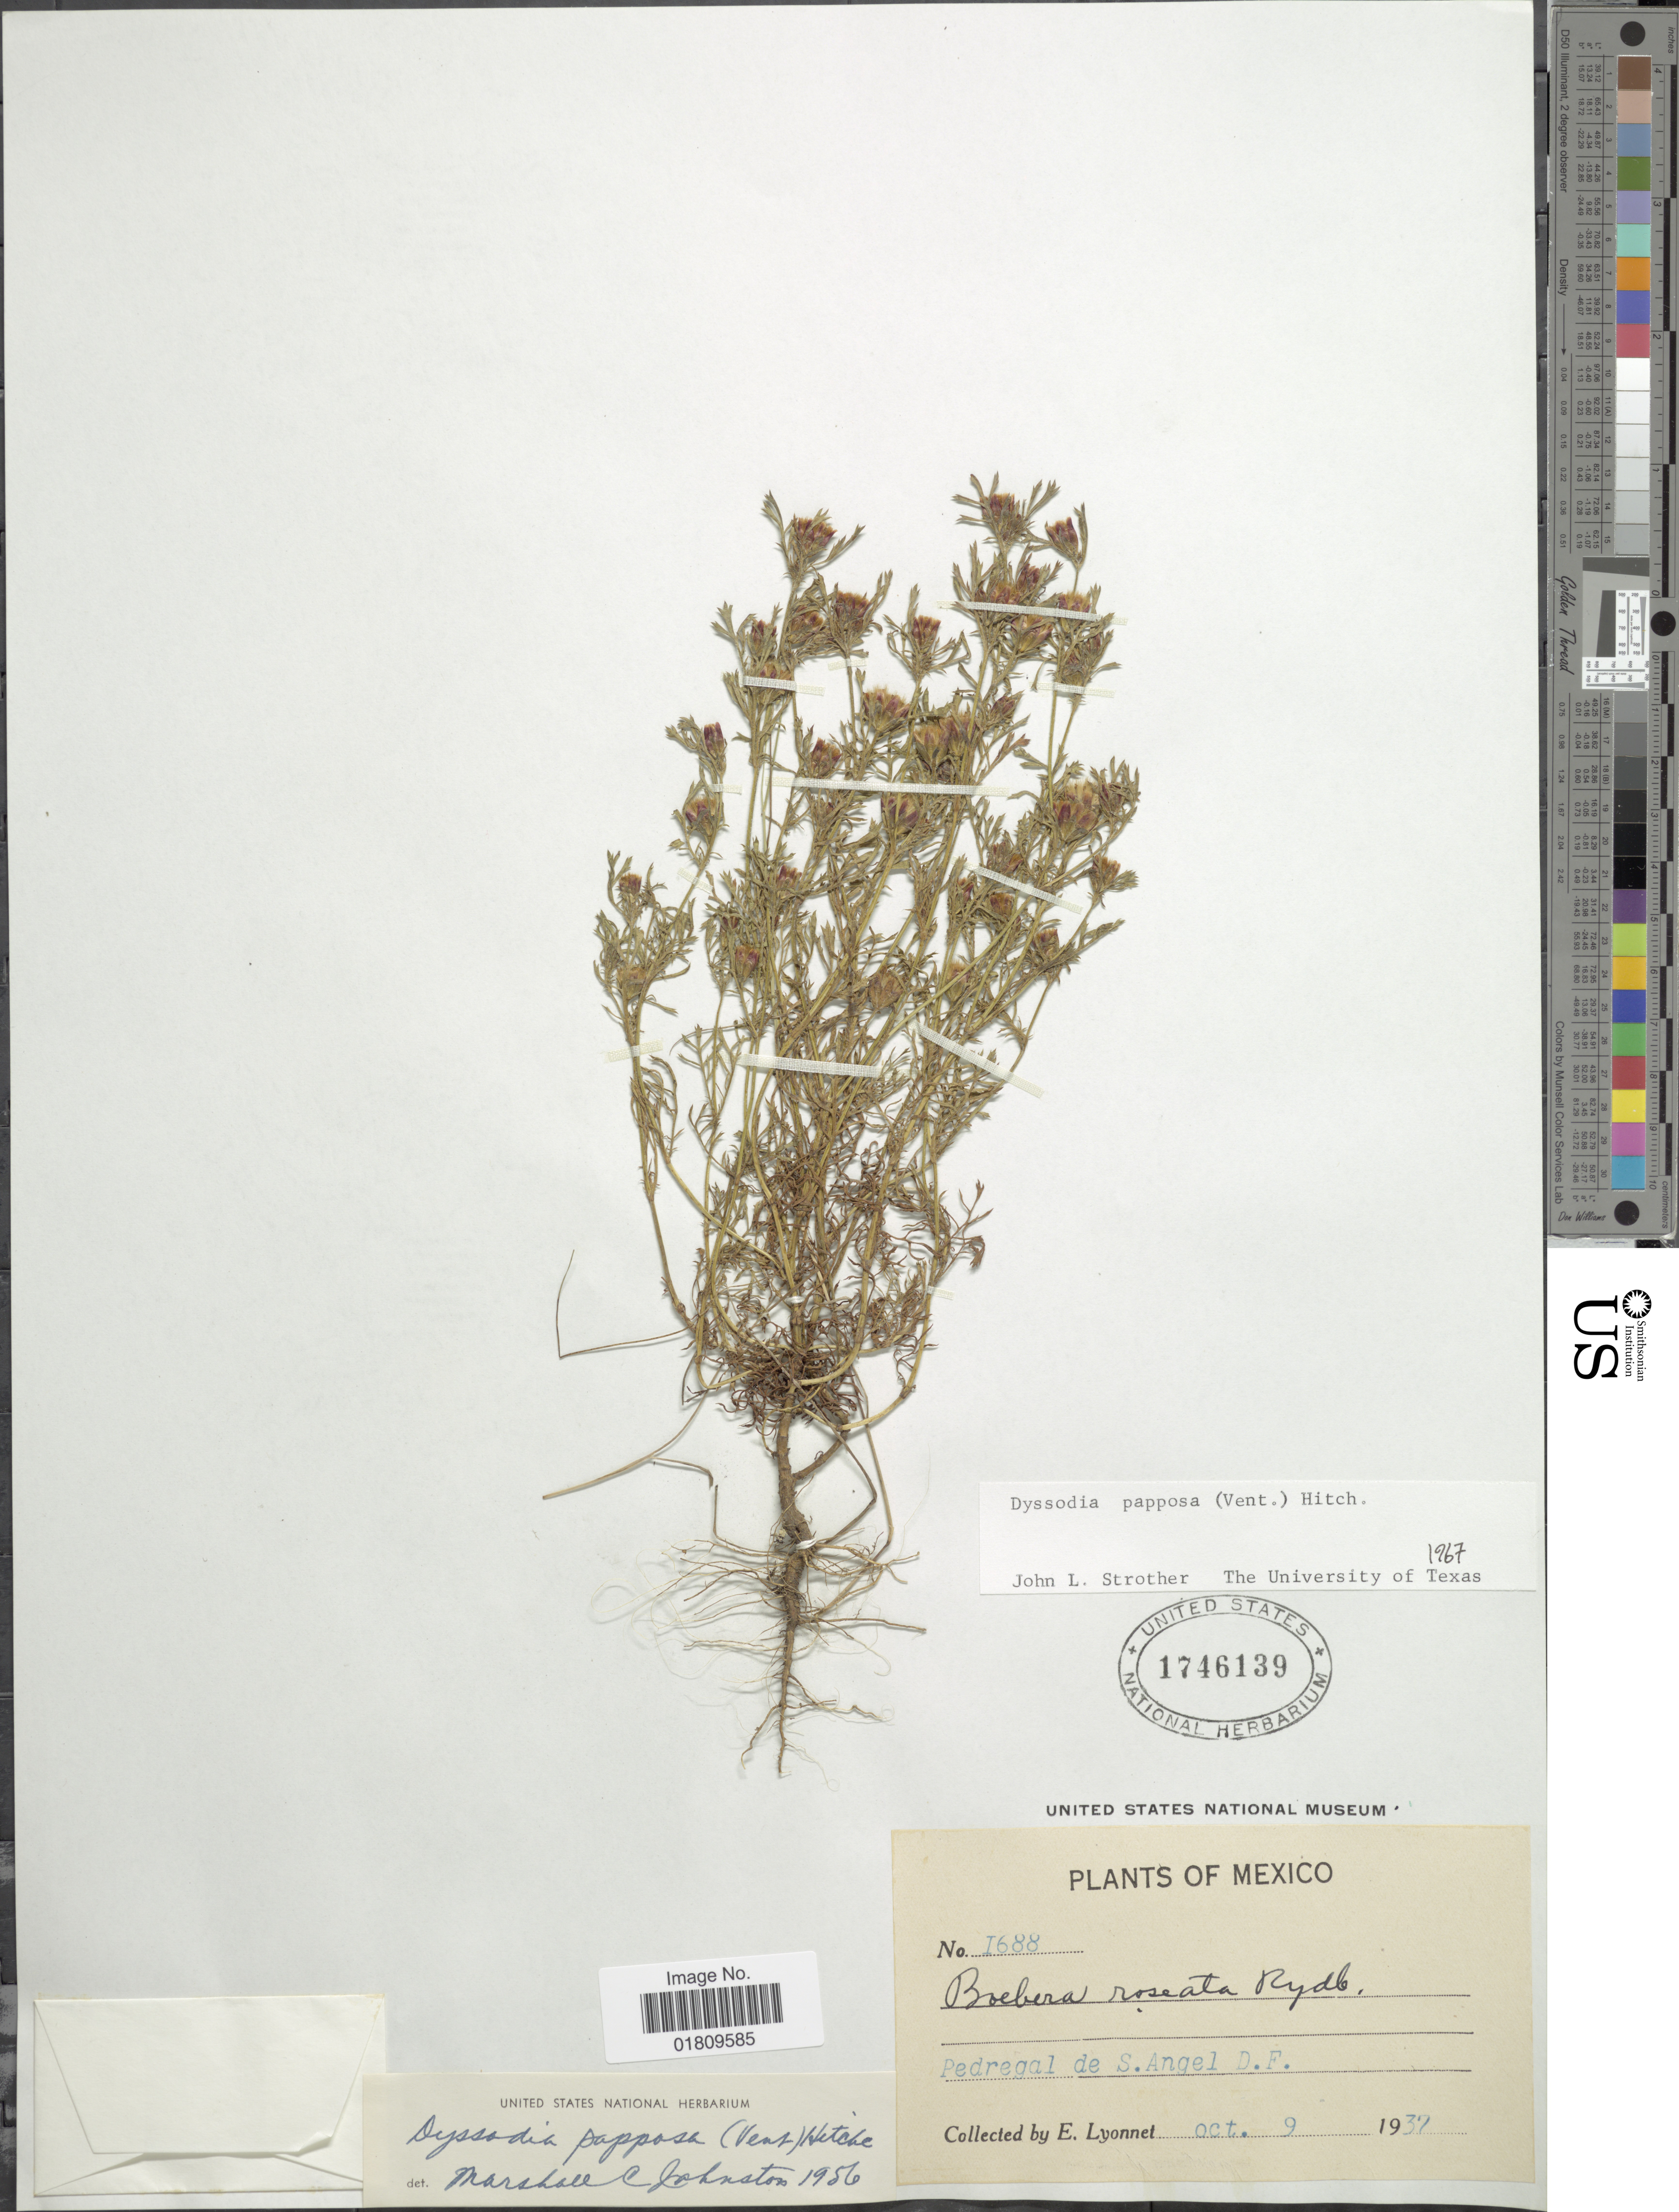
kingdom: Plantae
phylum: Tracheophyta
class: Magnoliopsida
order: Asterales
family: Asteraceae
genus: Dyssodia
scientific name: Dyssodia papposa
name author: (Vent.) Hitchc.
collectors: E. Lyonnet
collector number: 1688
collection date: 1937-10-09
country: Mexico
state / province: Distrito Federal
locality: Pedregal de S. Angel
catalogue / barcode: US 1746139